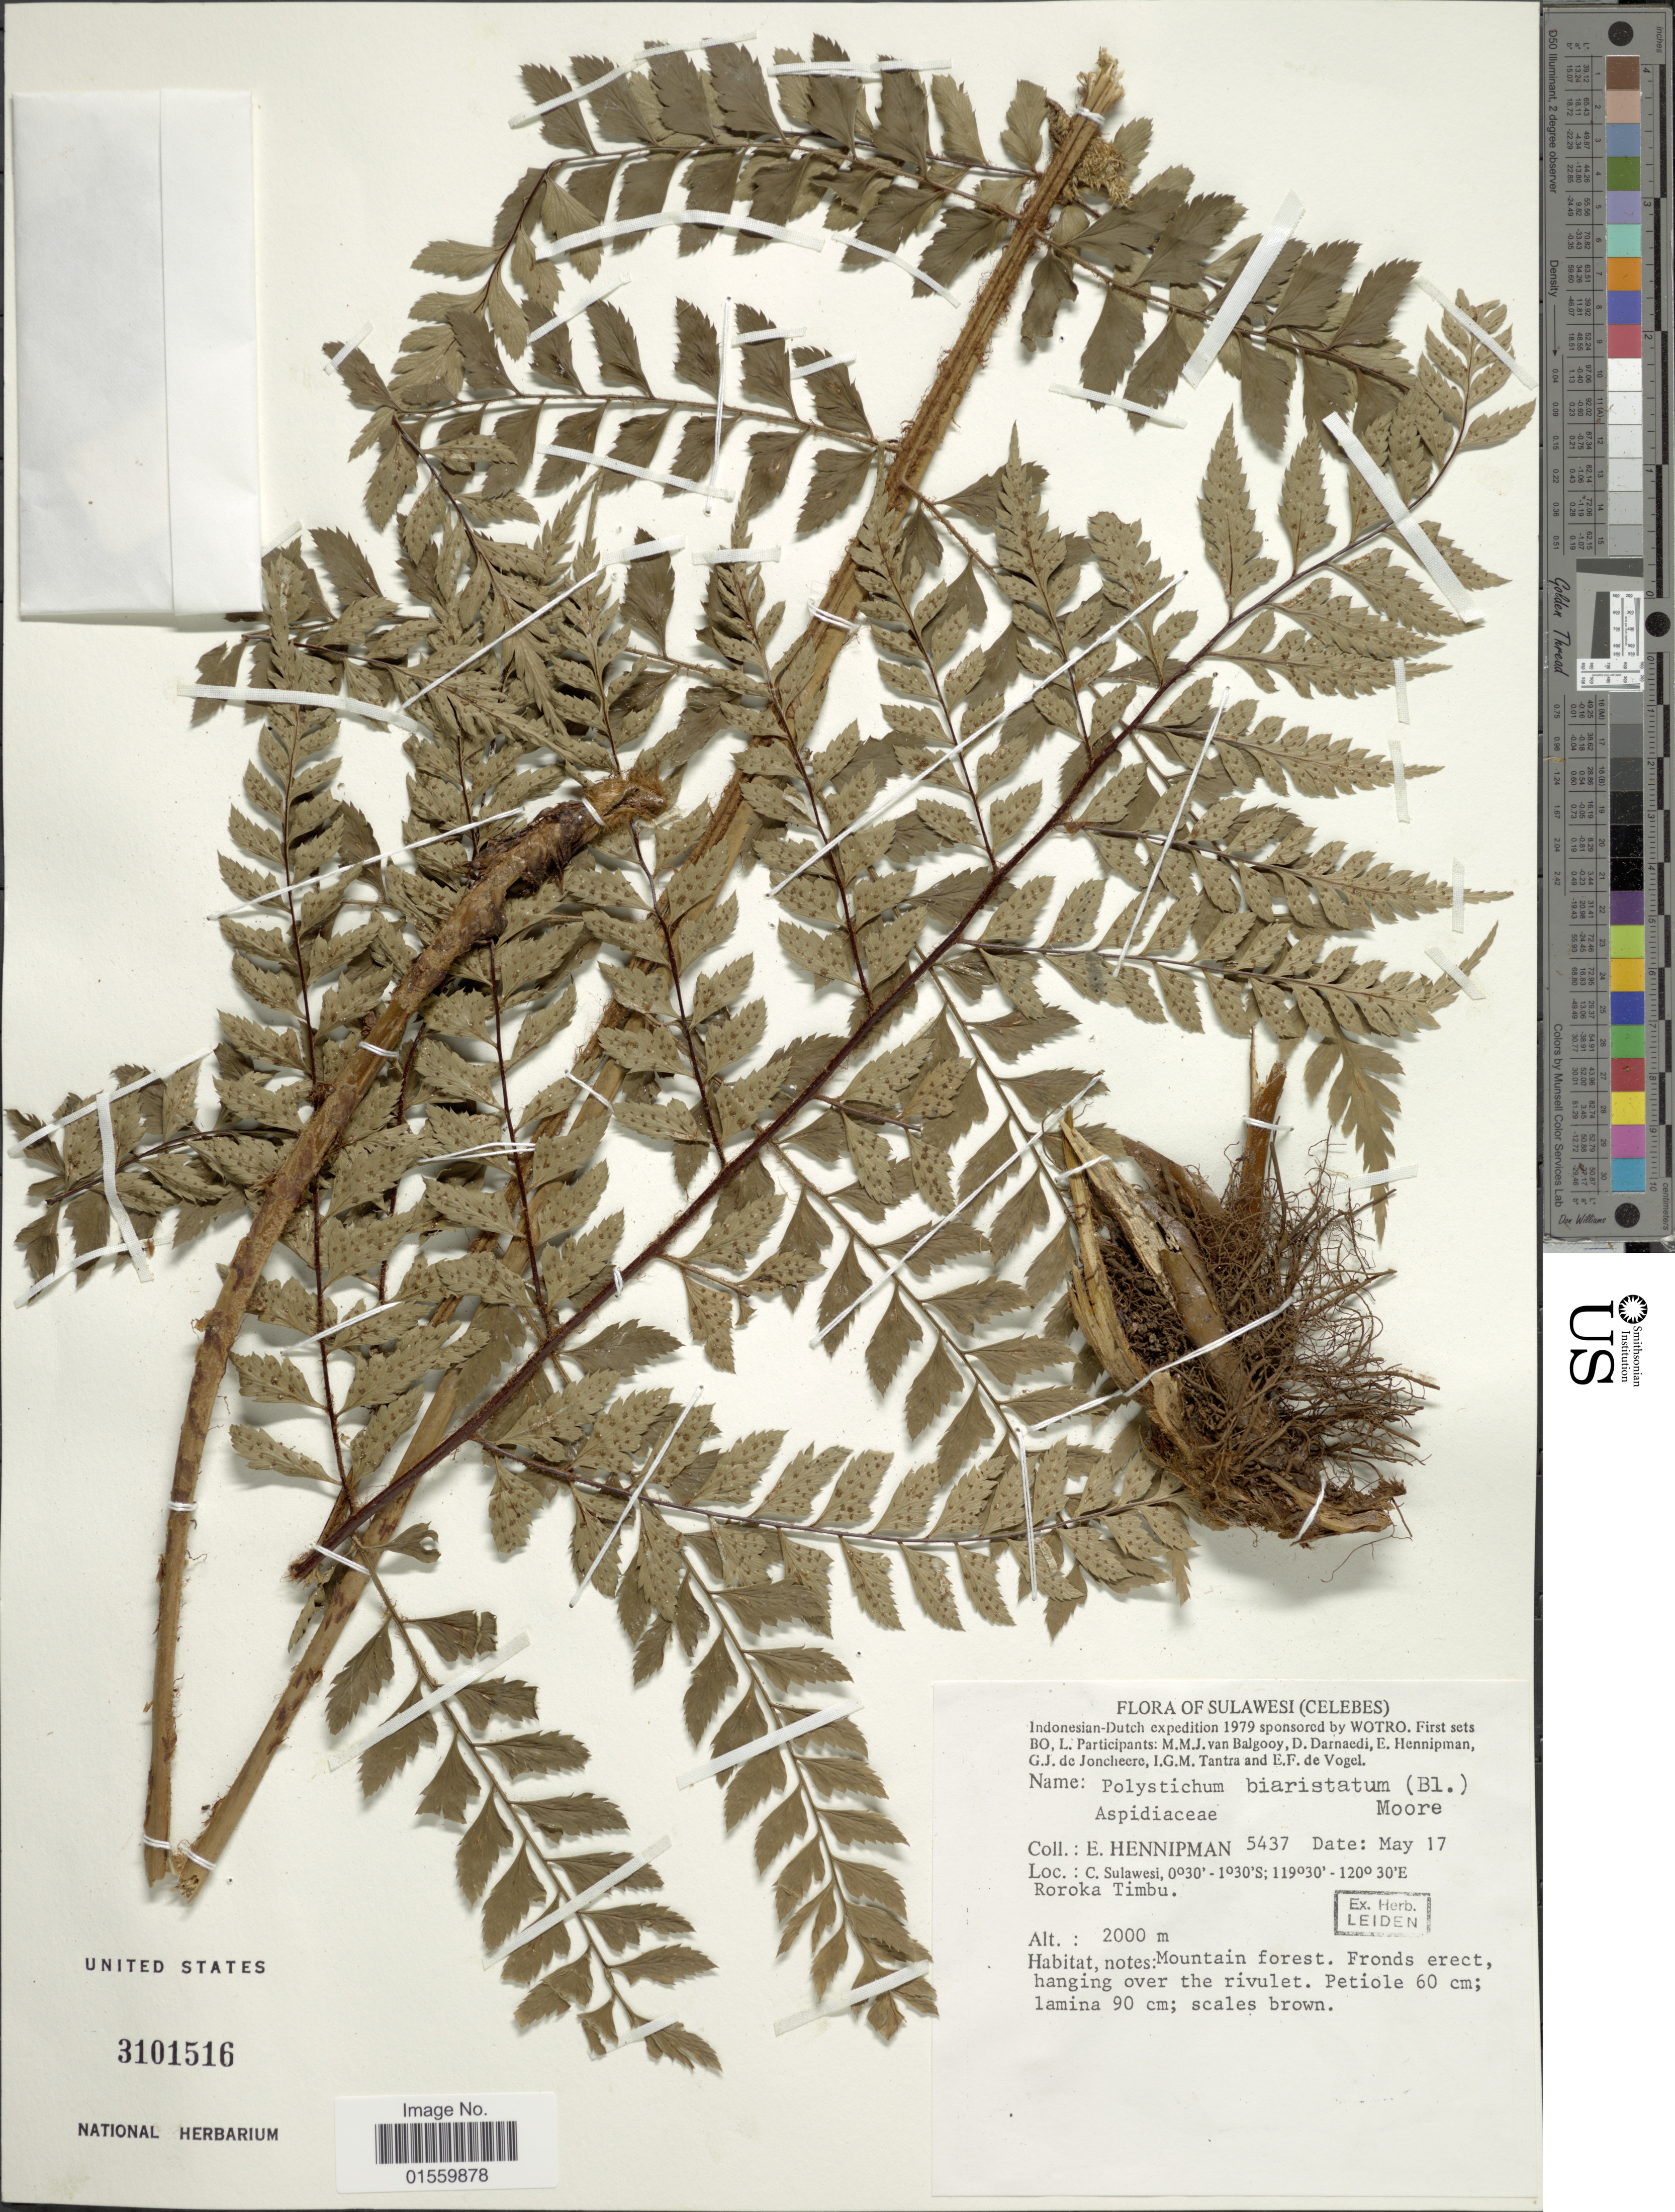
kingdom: Plantae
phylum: Tracheophyta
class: Polypodiopsida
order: Polypodiales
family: Dryopteridaceae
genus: Polystichum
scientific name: Polystichum biaristatum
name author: (Blume) T. Moore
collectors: E. Hennipman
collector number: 5437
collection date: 1979-05-17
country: Indonesia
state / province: Sulawesi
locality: Sulawesi (Celebes), C. Sulawesi, Roroka Timbu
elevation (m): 2000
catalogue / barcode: US 3101516